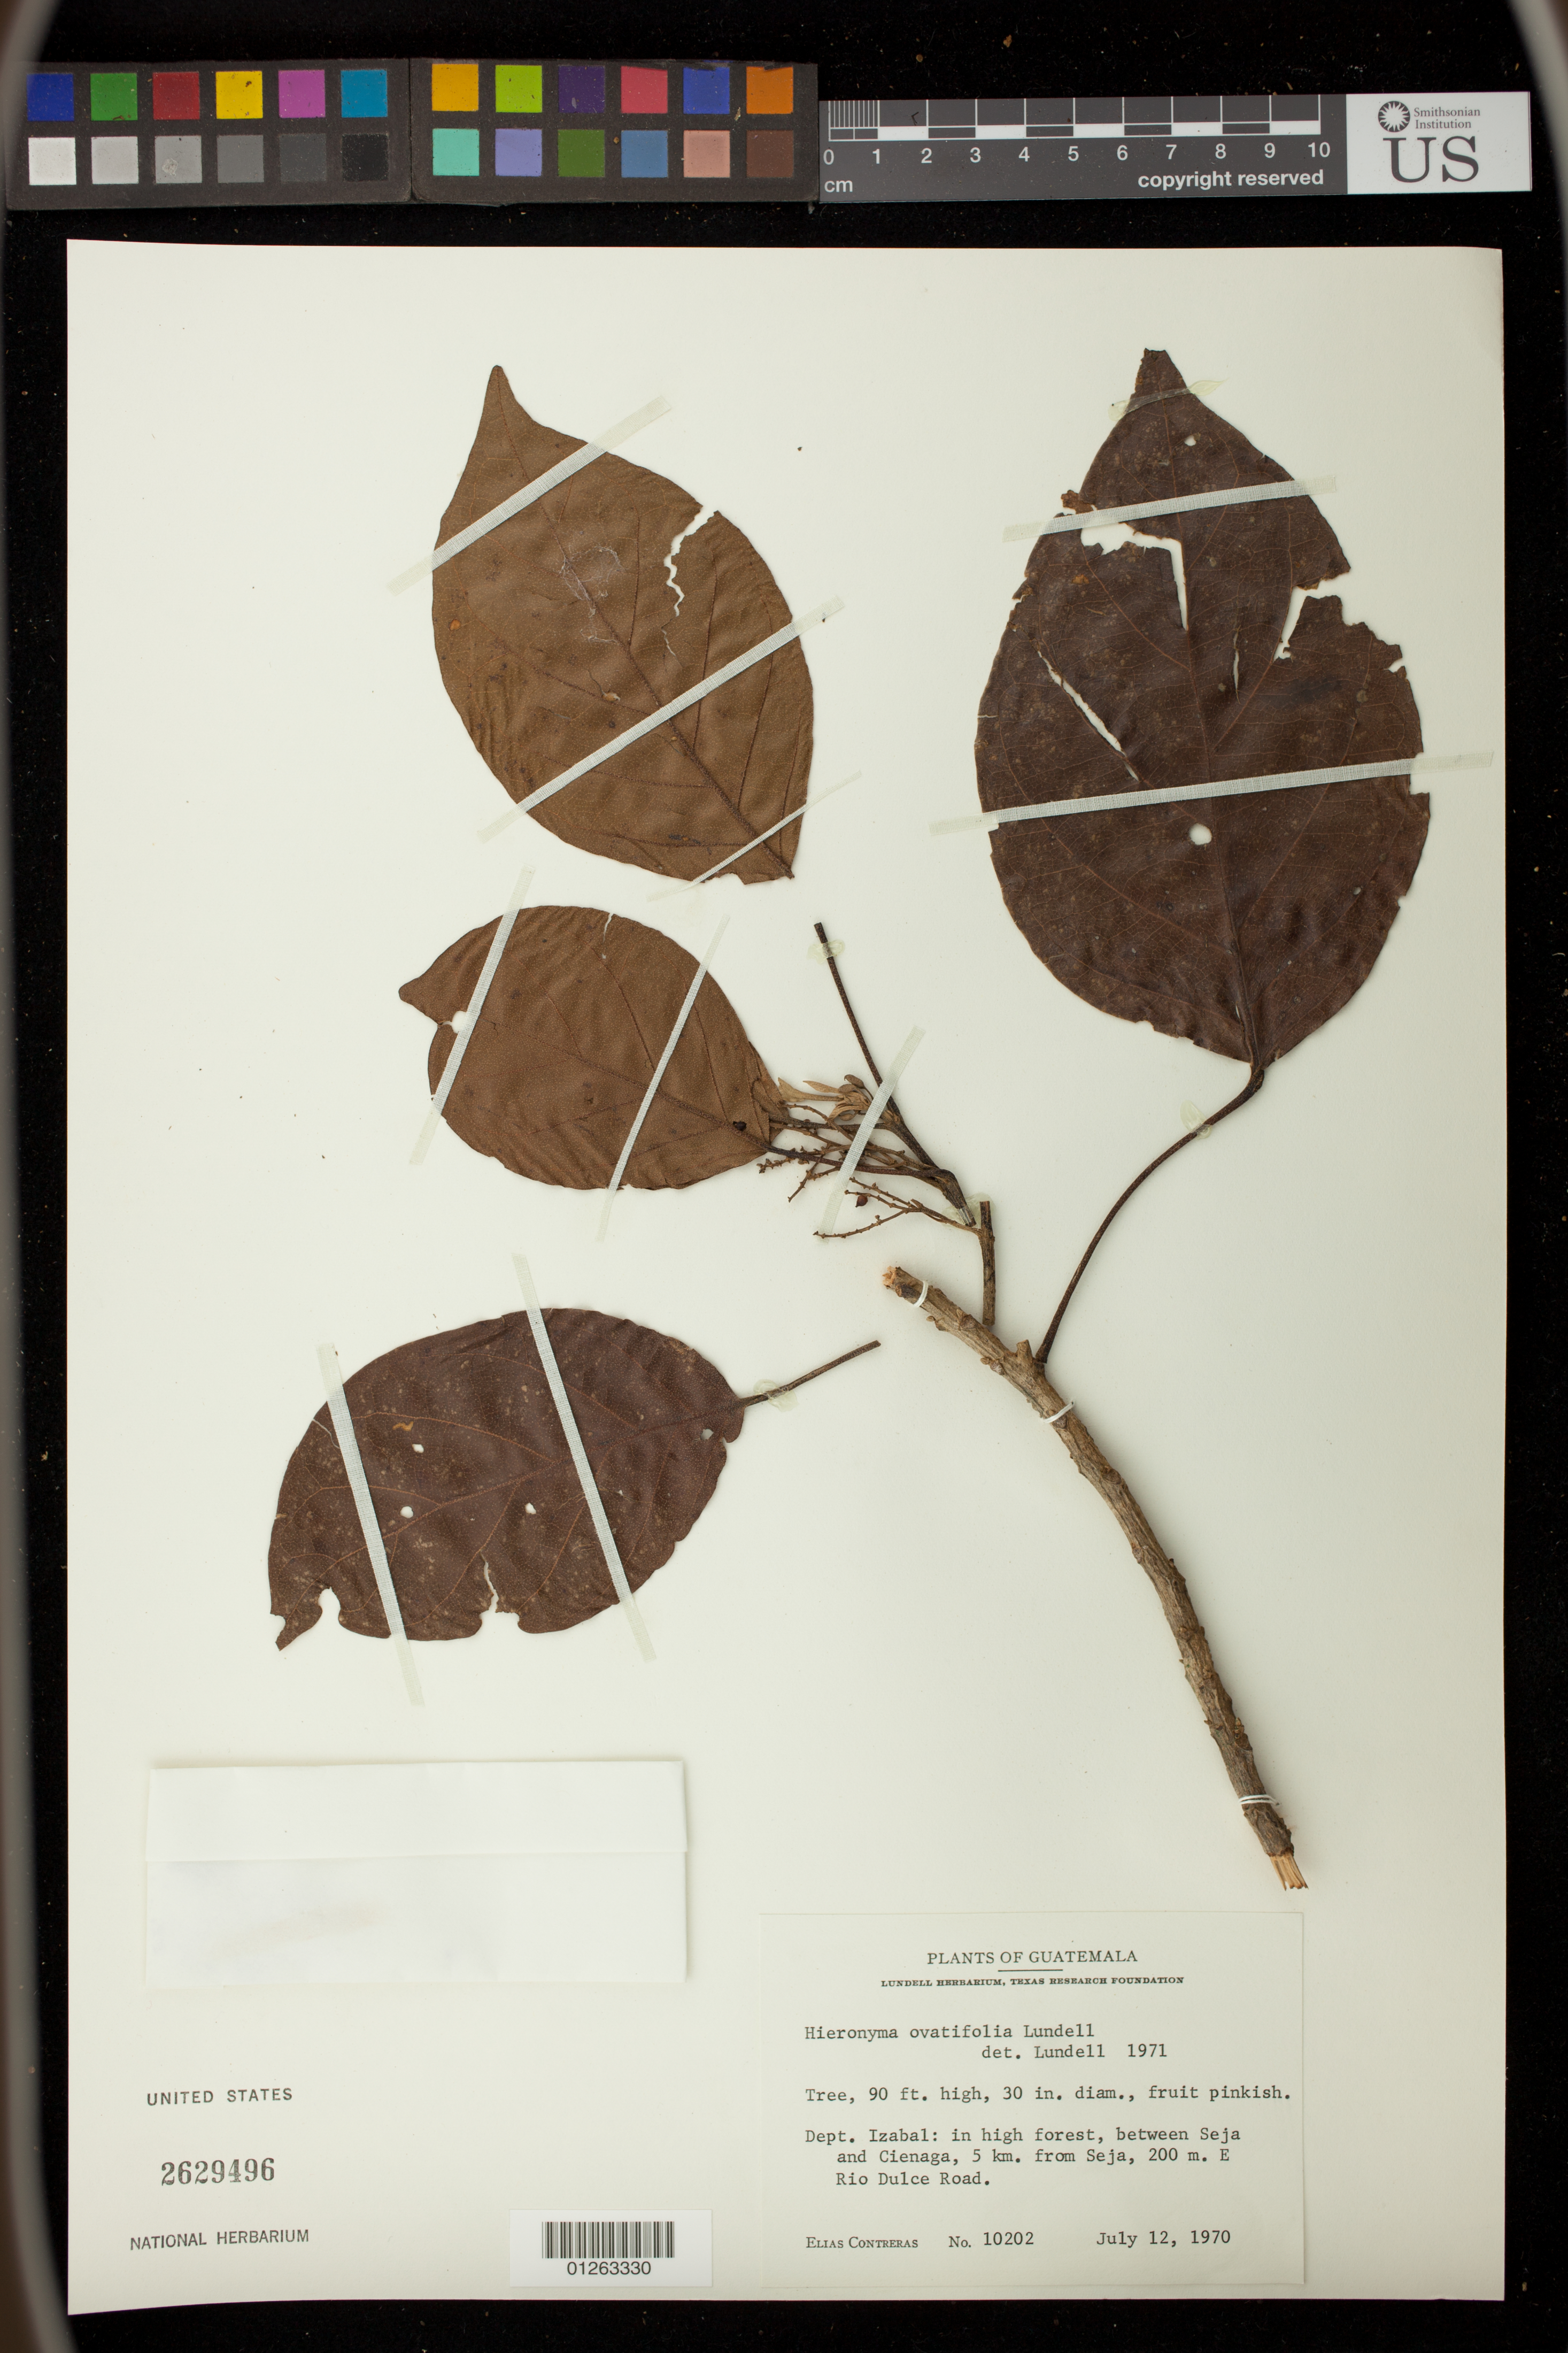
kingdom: Plantae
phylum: Tracheophyta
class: Magnoliopsida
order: Malpighiales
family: Phyllanthaceae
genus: Hieronyma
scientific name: Hieronyma ovatifolia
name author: Lundell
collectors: E. Contreras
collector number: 10202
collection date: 1970-07-12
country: Guatemala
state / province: Izabal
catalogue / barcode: US 2629496